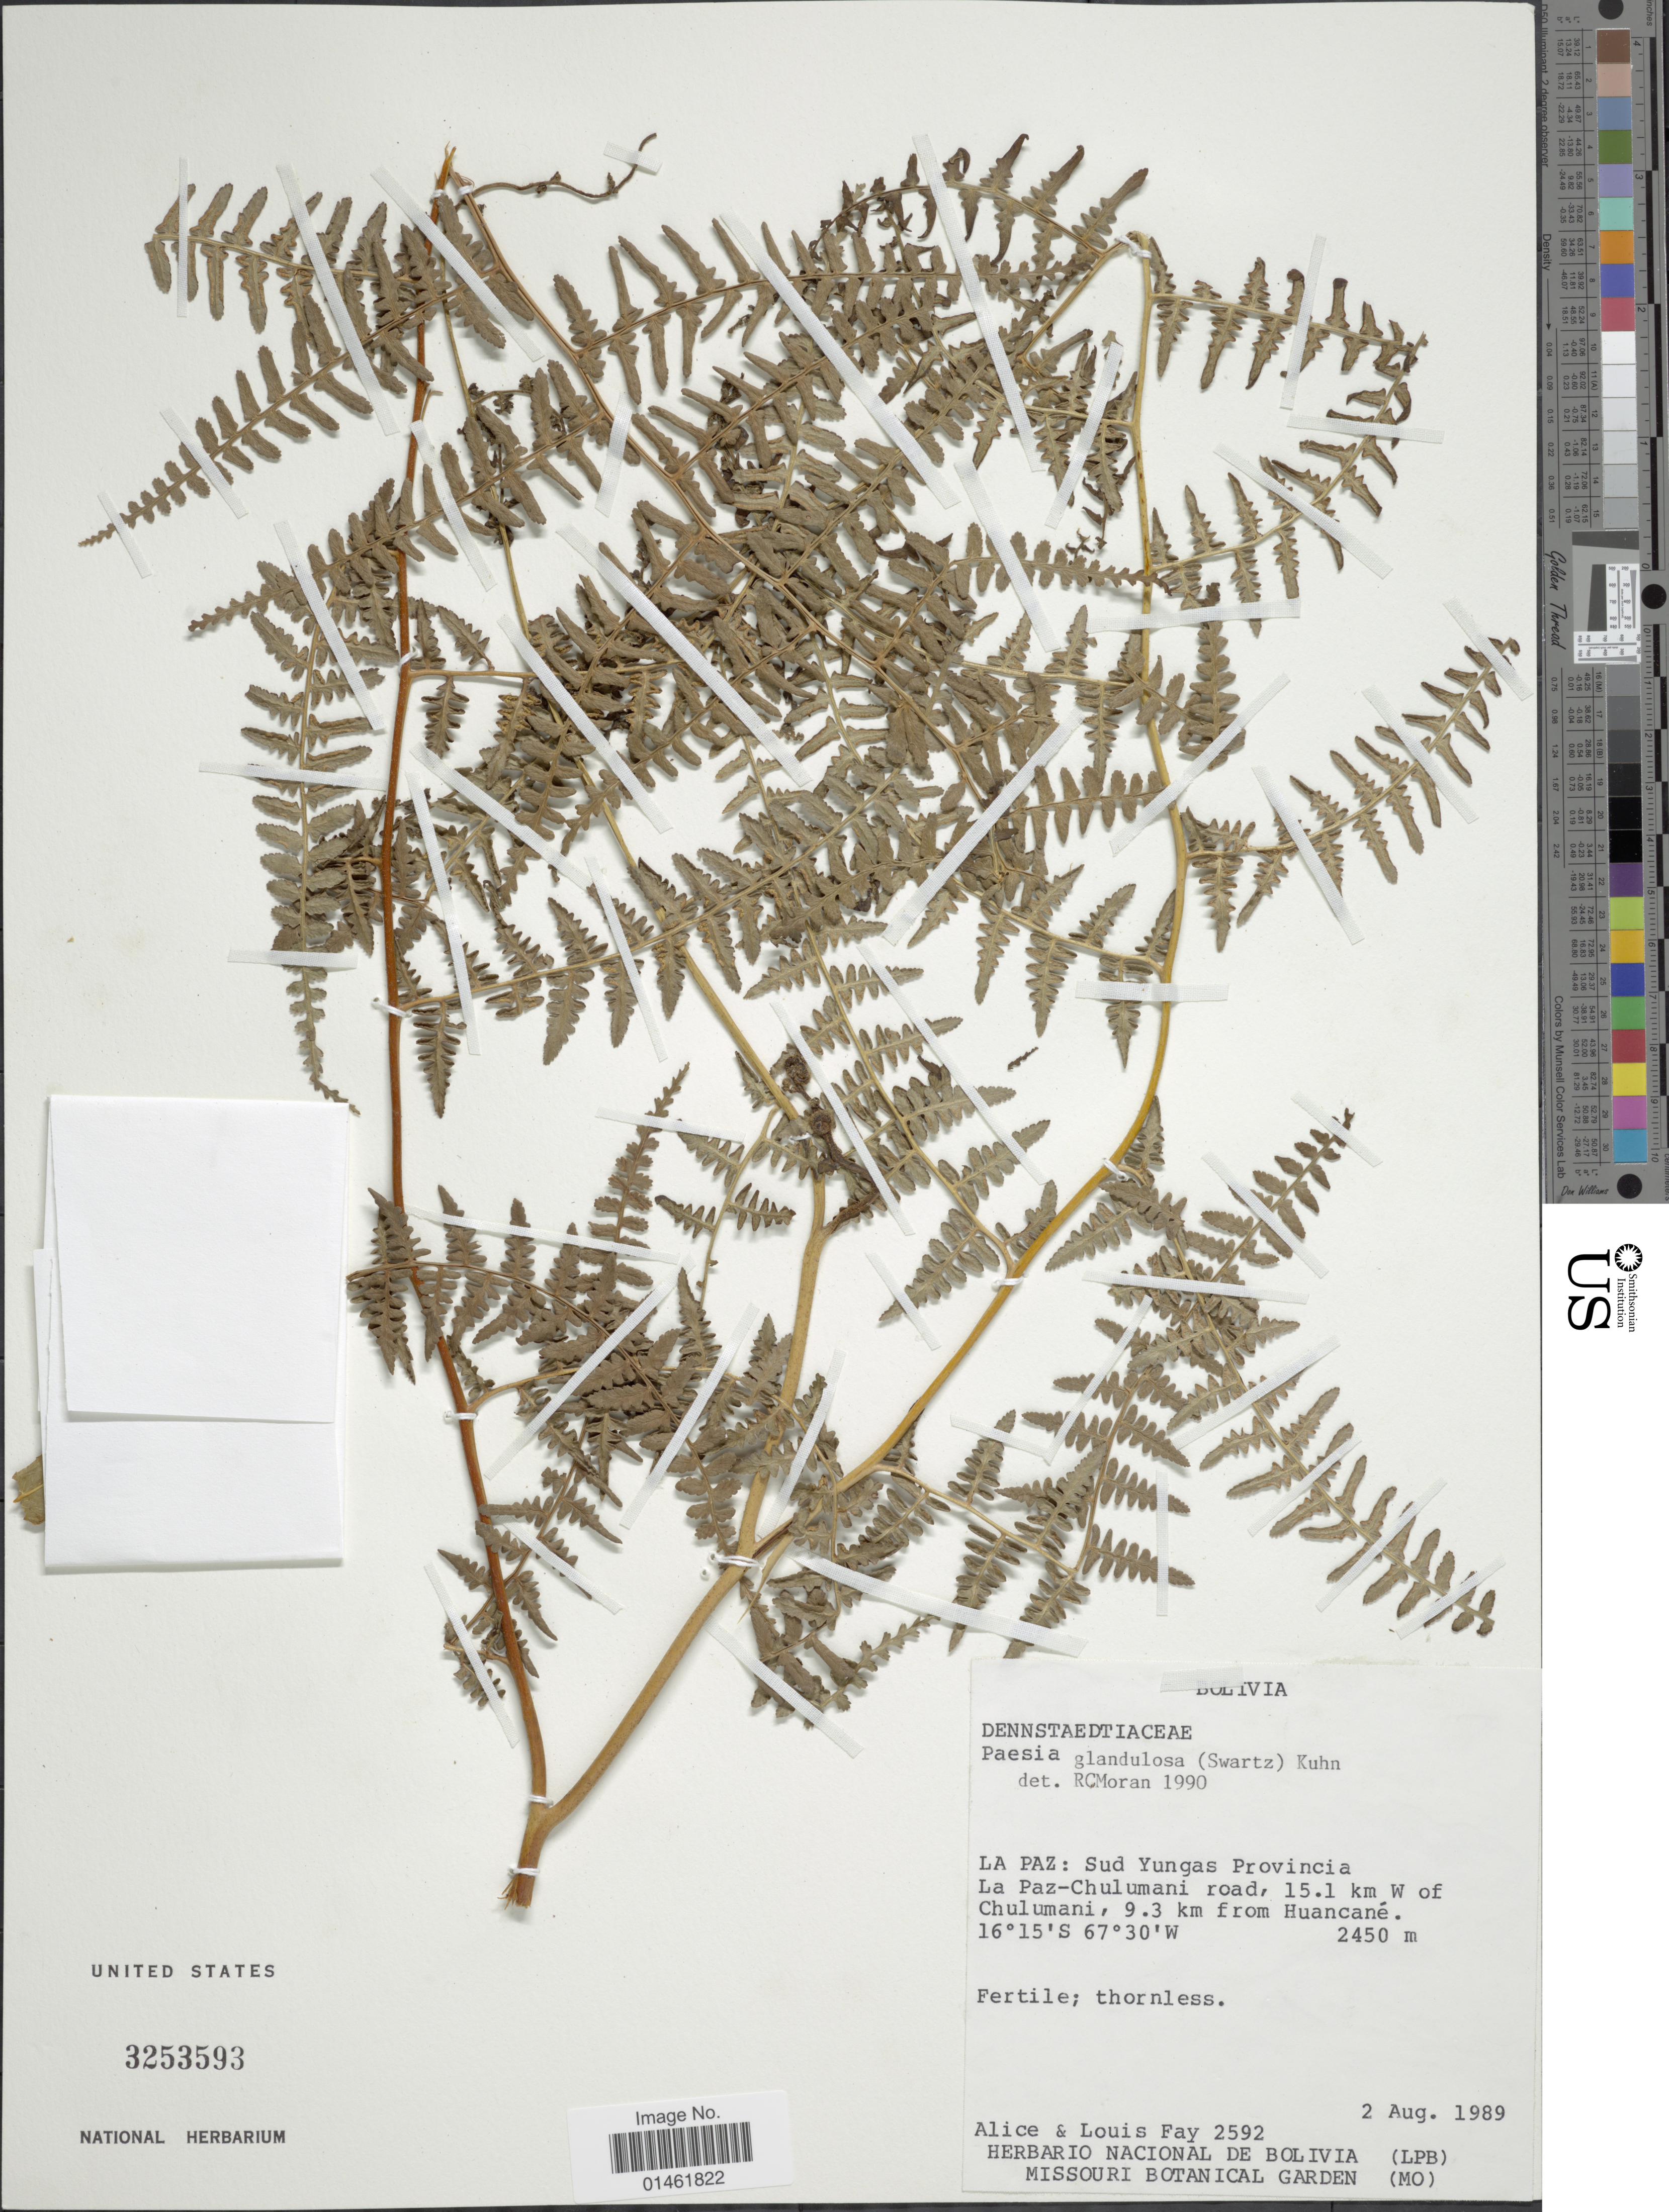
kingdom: Plantae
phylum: Tracheophyta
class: Polypodiopsida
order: Polypodiales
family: Dennstaedtiaceae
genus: Paesia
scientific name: Paesia glandulosa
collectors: A. Fay & L. Fay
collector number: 2592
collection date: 1989-08-02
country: Bolivia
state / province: La Paz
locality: La Paz: Sud Yungas Provincia La Paz-Chulumani road, 15.1 km W of Chulumani, 9.3 km from Huacané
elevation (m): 2450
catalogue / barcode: US 3253593